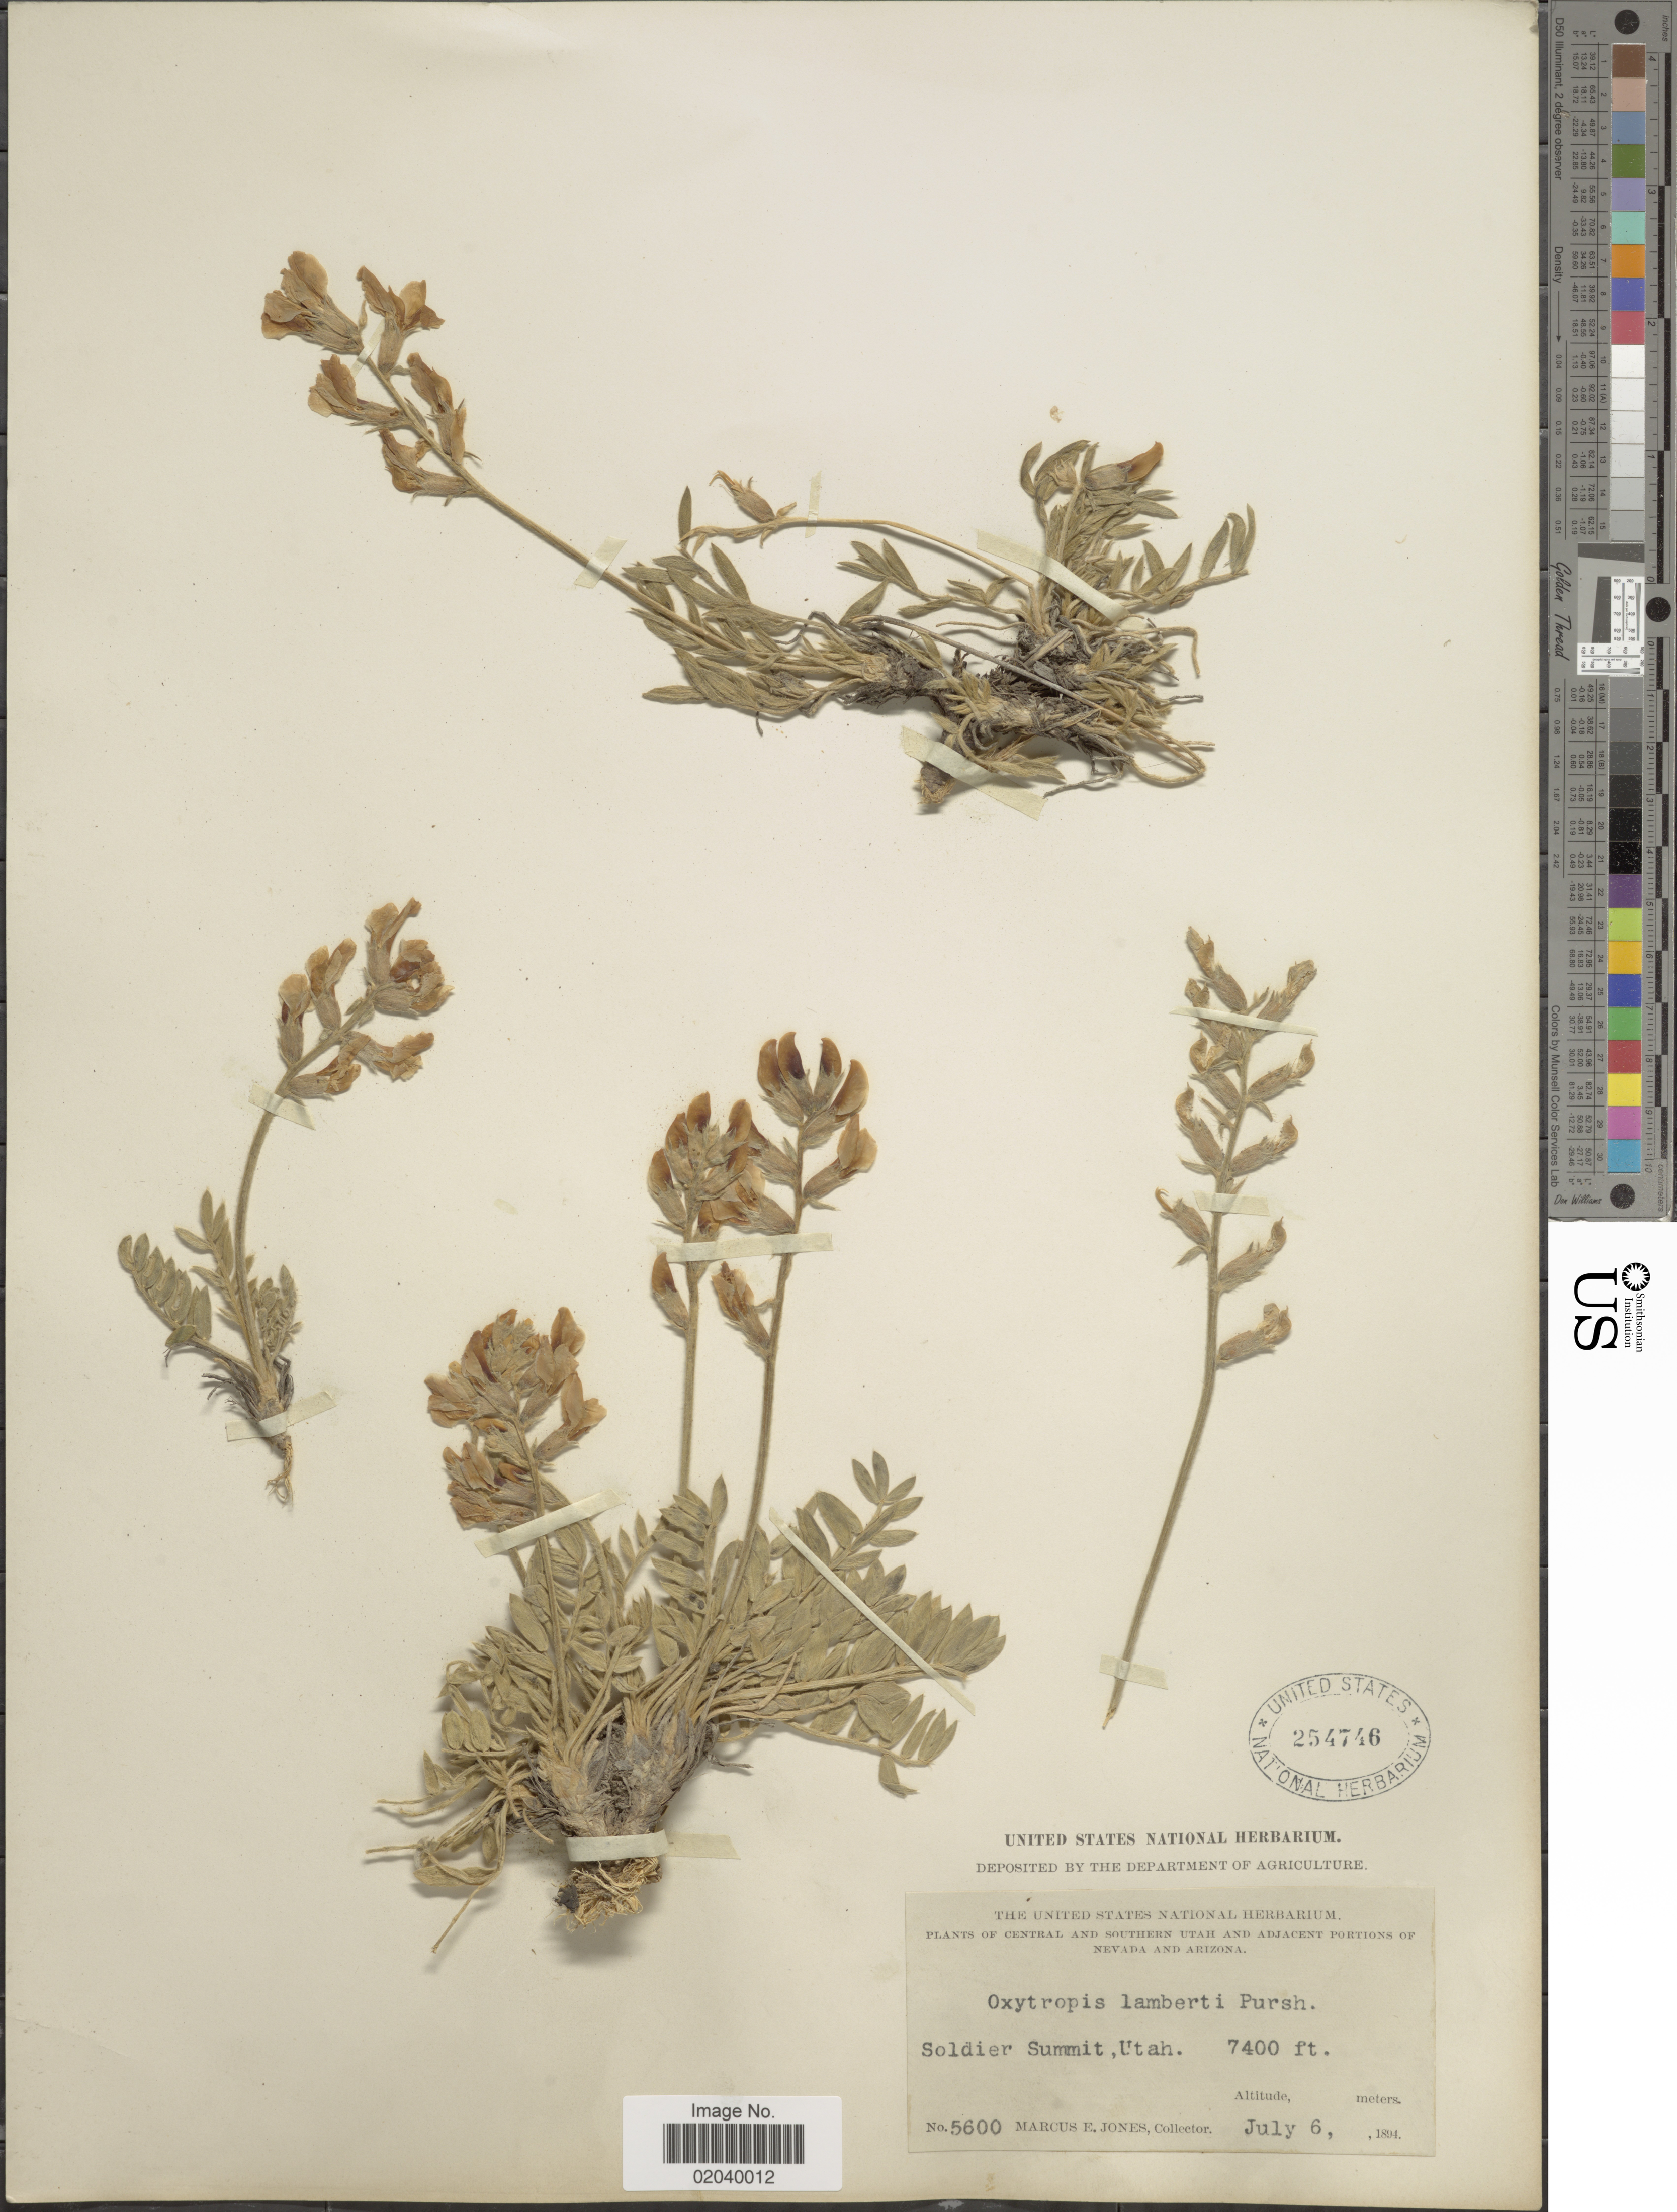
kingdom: Plantae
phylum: Tracheophyta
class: Magnoliopsida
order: Fabales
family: Fabaceae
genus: Oxytropis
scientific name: Oxytropis lambertii var. bigelovii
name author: A. Gray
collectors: M. E. Jones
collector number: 5600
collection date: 1894-07-06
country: United States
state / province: Utah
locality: Central and southern Utah and adjacent portions of Nevada and Arizona, Soldier Summit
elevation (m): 2256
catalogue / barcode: US 254746